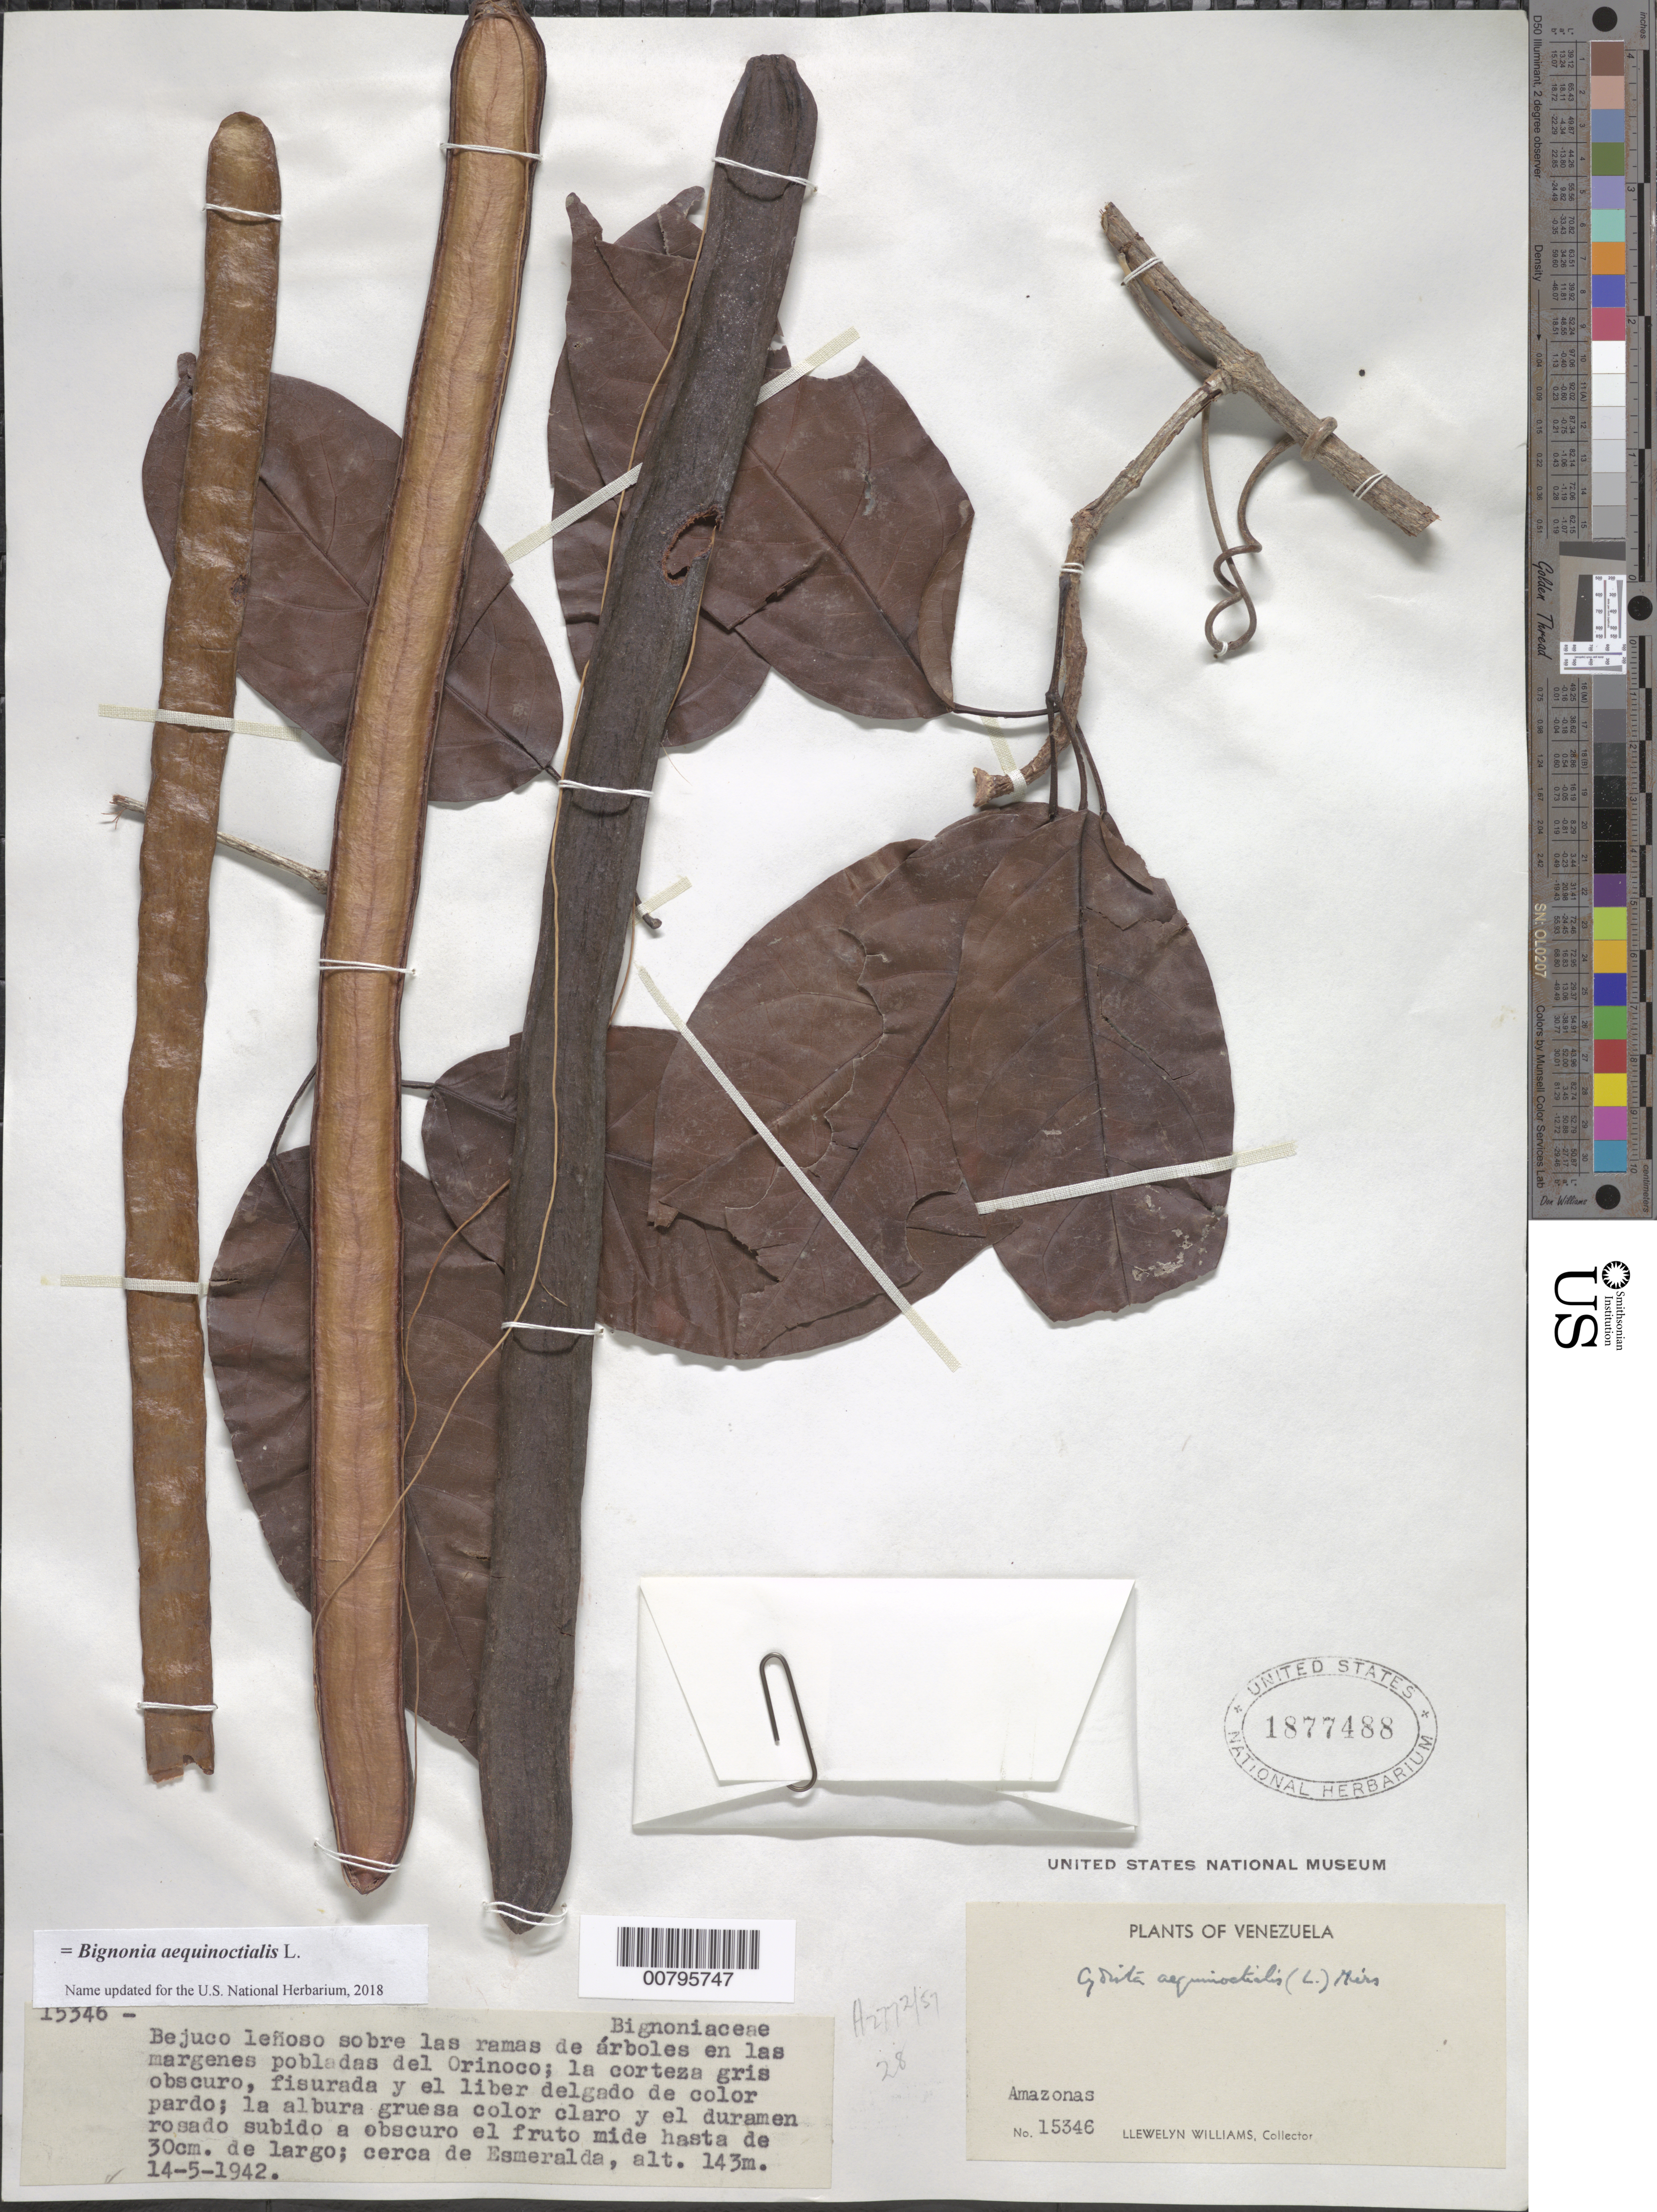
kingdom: Plantae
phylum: Tracheophyta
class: Magnoliopsida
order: Lamiales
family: Bignoniaceae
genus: Bignonia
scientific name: Bignonia aequinoctialis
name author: L.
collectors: Ll. Williams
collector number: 15346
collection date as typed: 14-May-42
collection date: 1942-05-14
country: Venezuela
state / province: Amazonas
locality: Esmeralda, Alto Orinoco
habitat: Margenes pobladas del rio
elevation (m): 143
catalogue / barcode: US 1877488